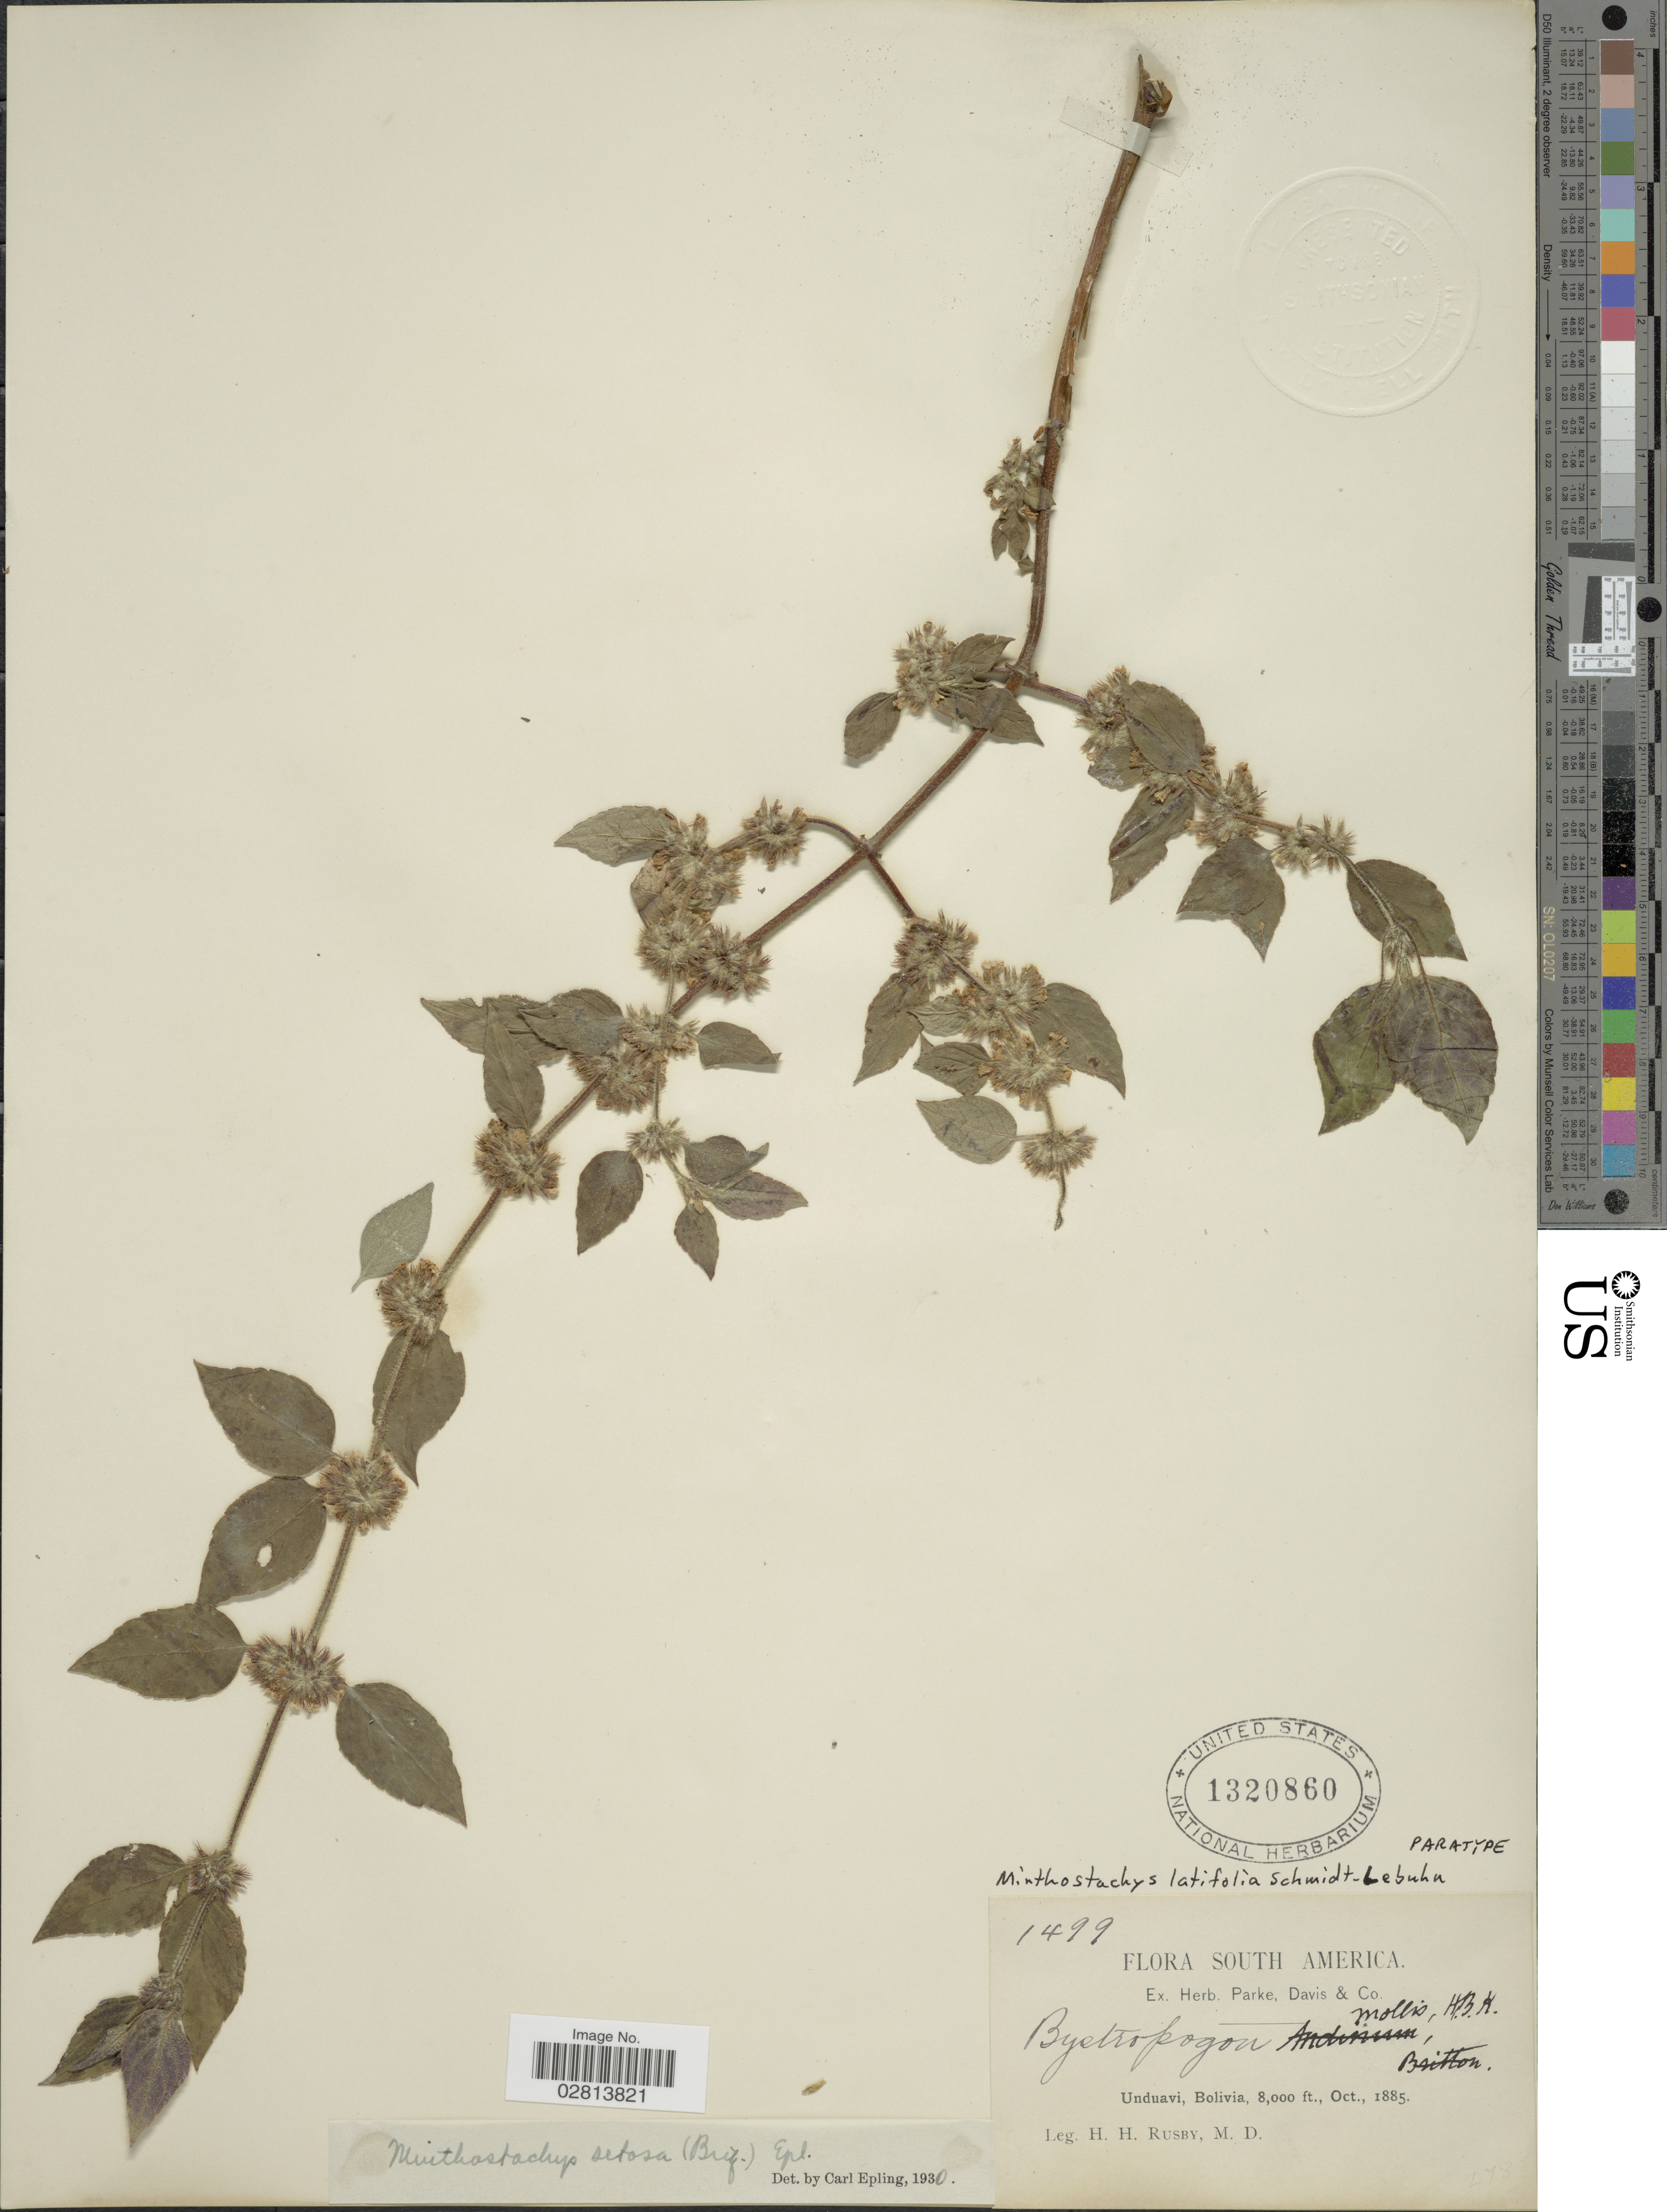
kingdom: Plantae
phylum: Tracheophyta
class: Magnoliopsida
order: Lamiales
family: Lamiaceae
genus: Minthostachys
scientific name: Minthostachys latifolia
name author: Schmidt-Leb.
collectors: H. H. Rusby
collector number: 1499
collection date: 1885-10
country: Bolivia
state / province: La Paz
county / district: Nor Yungas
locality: Unduavi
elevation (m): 2438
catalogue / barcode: US 1320860